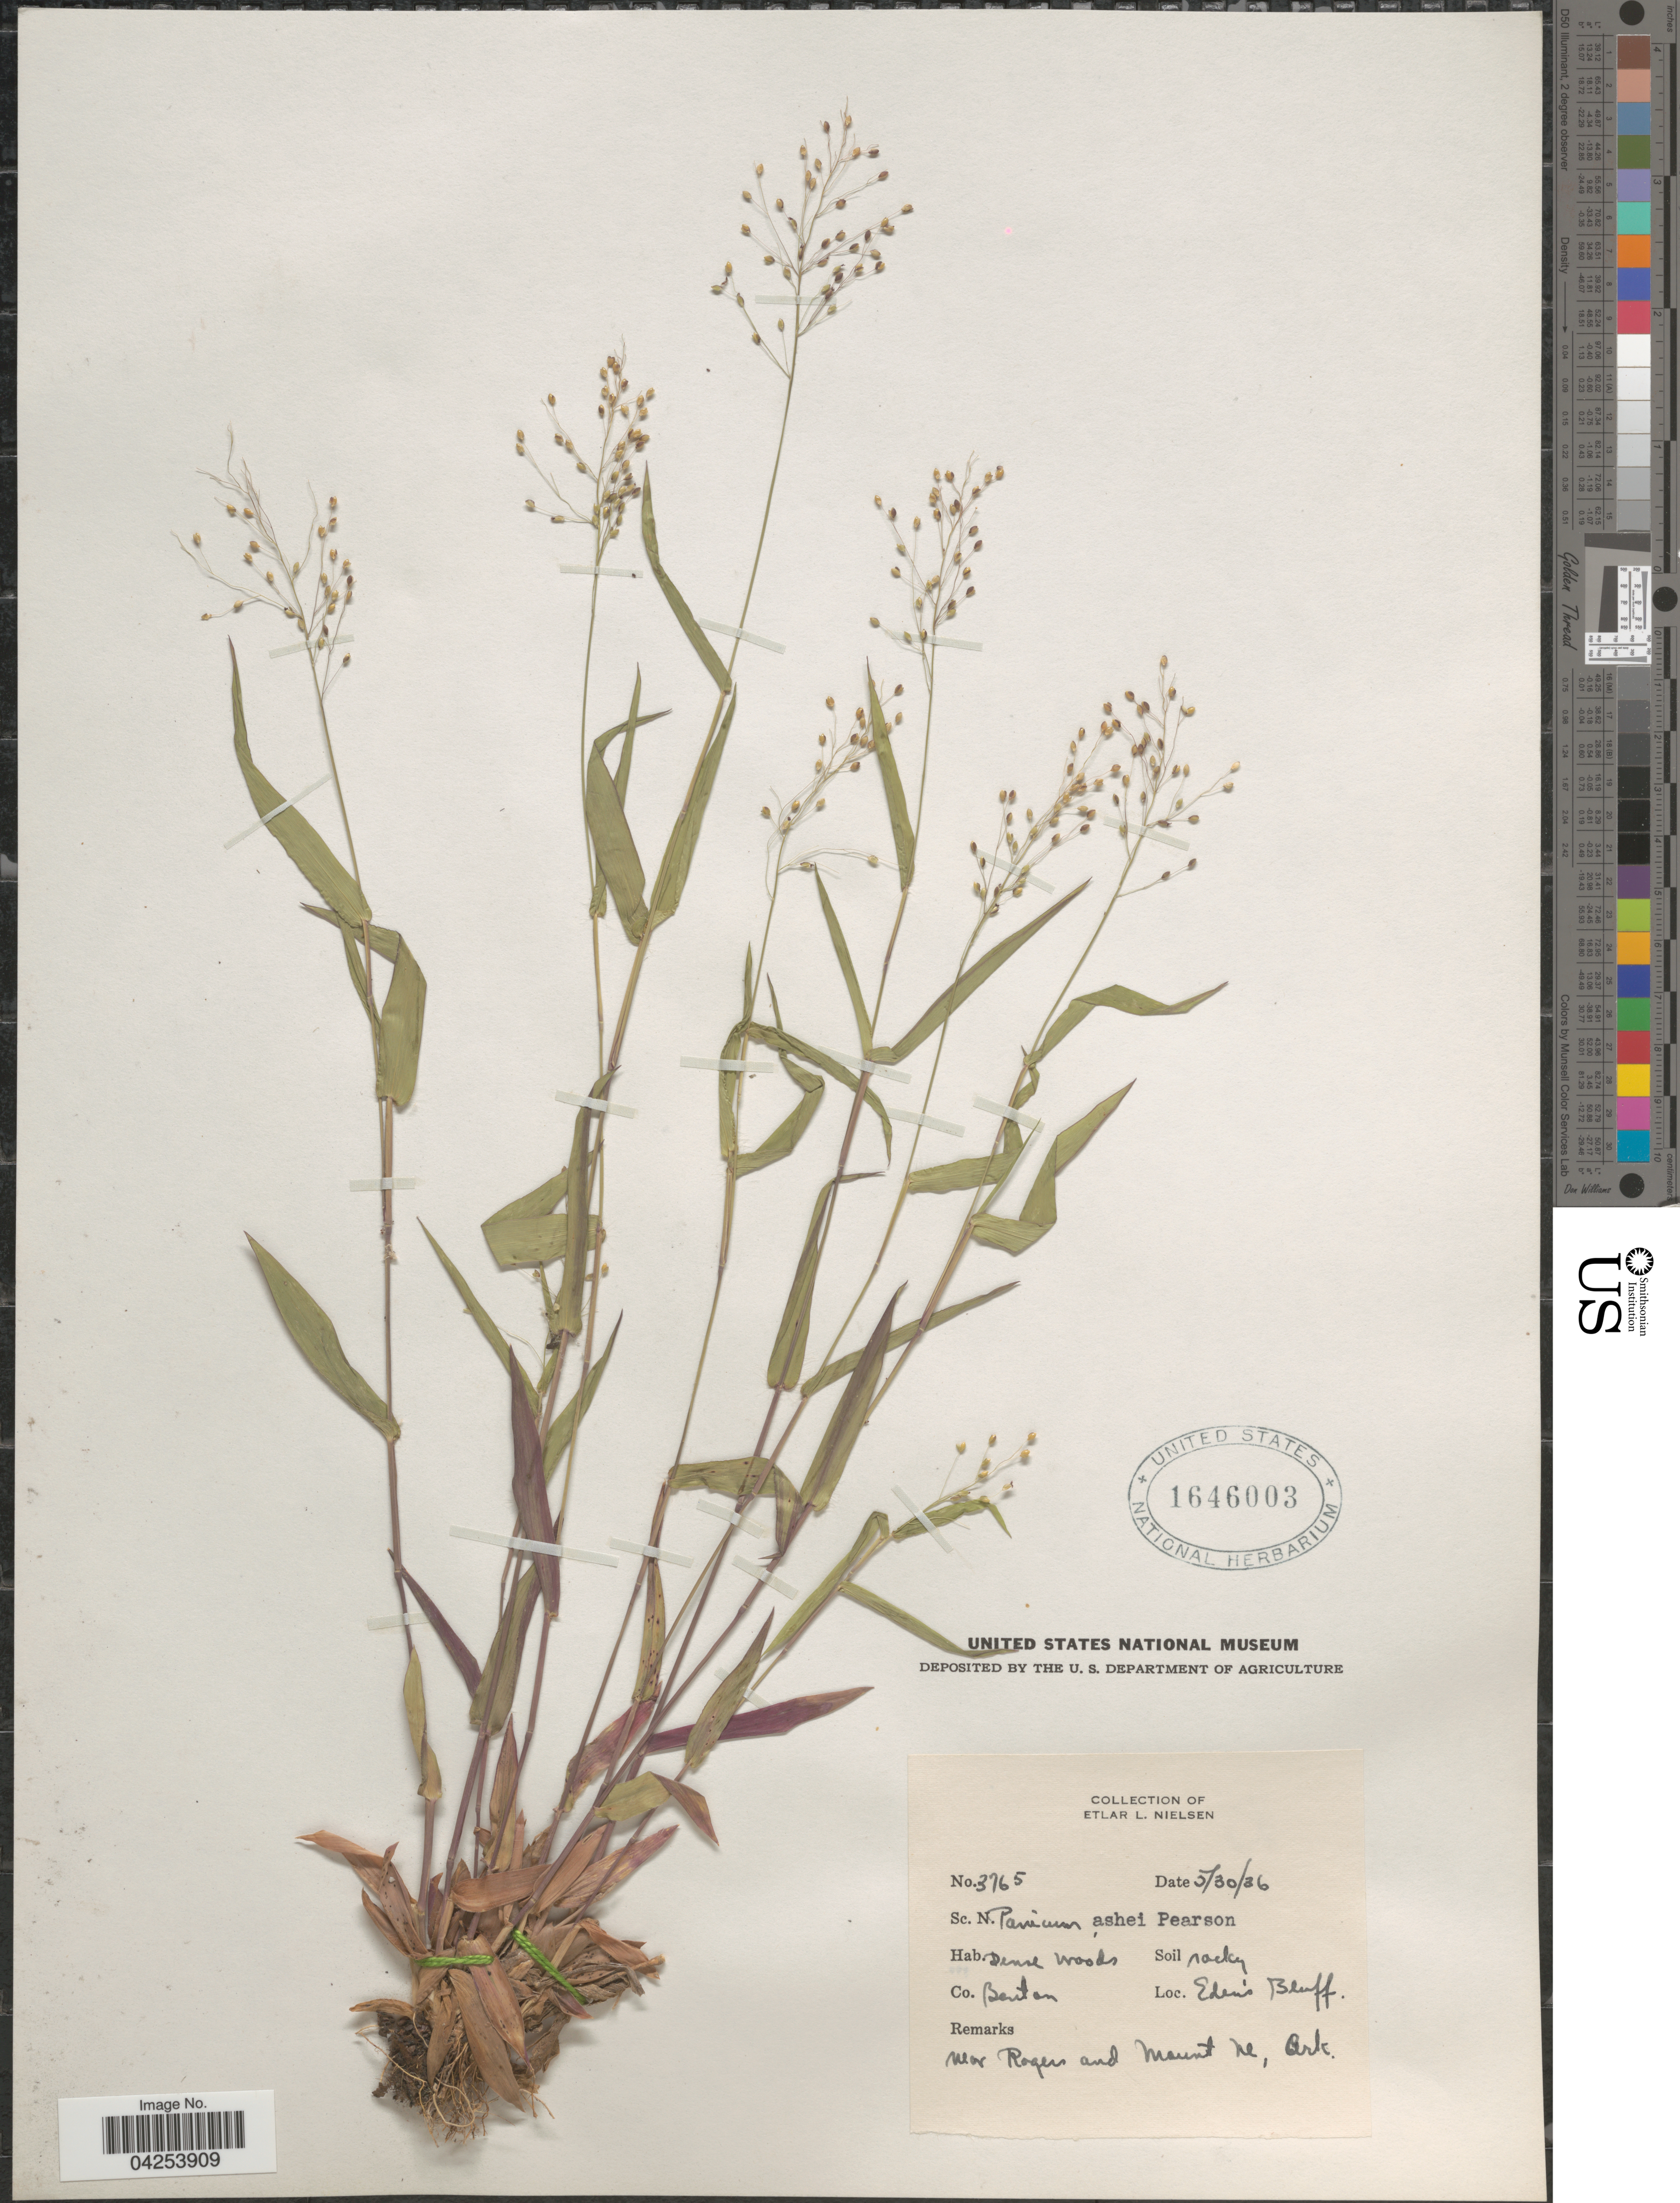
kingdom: Plantae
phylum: Tracheophyta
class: Liliopsida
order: Poales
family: Poaceae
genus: Dichanthelium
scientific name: Dichanthelium commutatum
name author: (Schult.) Gould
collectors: E. L. Nielsen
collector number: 3765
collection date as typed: Transcribed d/m/y: 30/5/36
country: United States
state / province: Arkansas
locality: Co. Benton. Eden's Bluff. Near Rogers and Mount Ne.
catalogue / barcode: US 1646003